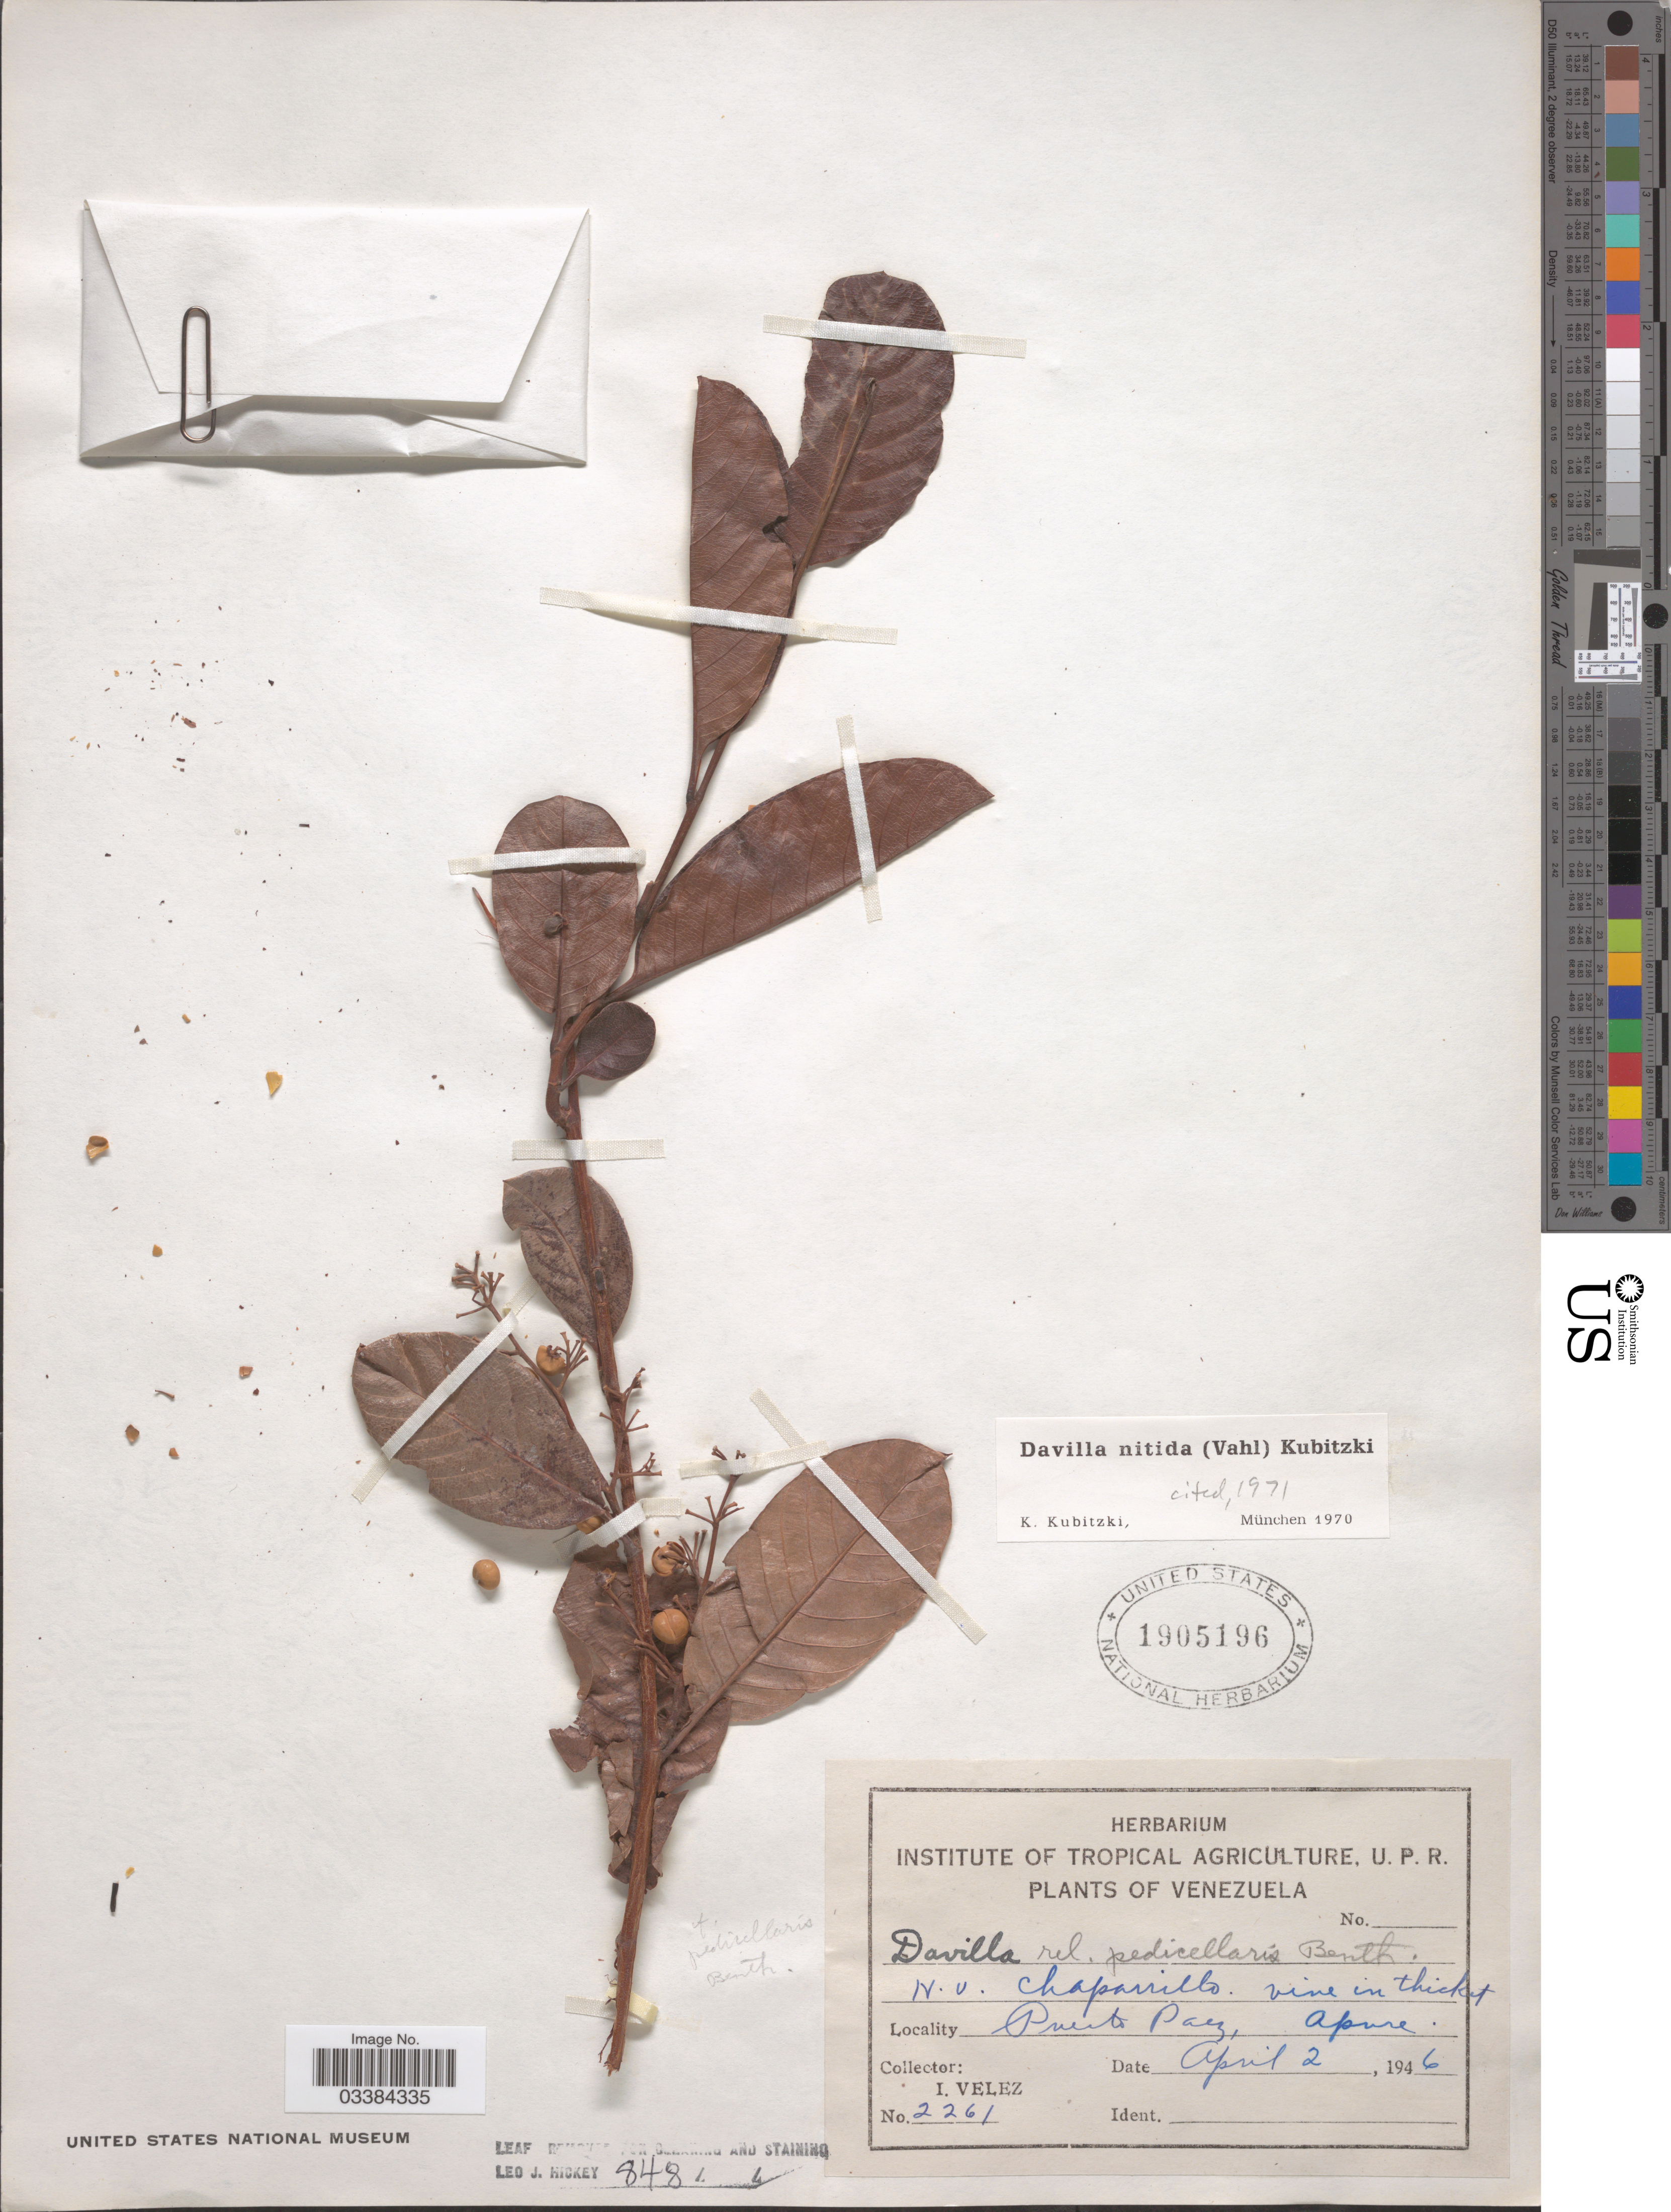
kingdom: Plantae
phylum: Tracheophyta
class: Magnoliopsida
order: Dilleniales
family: Dilleniaceae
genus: Davilla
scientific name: Davilla nitida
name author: (Vahl) Kubitzki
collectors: I. Velez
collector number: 2261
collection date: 1946-04-02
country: Venezuela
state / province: Apure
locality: Puerto Paez.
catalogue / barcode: US 1905196